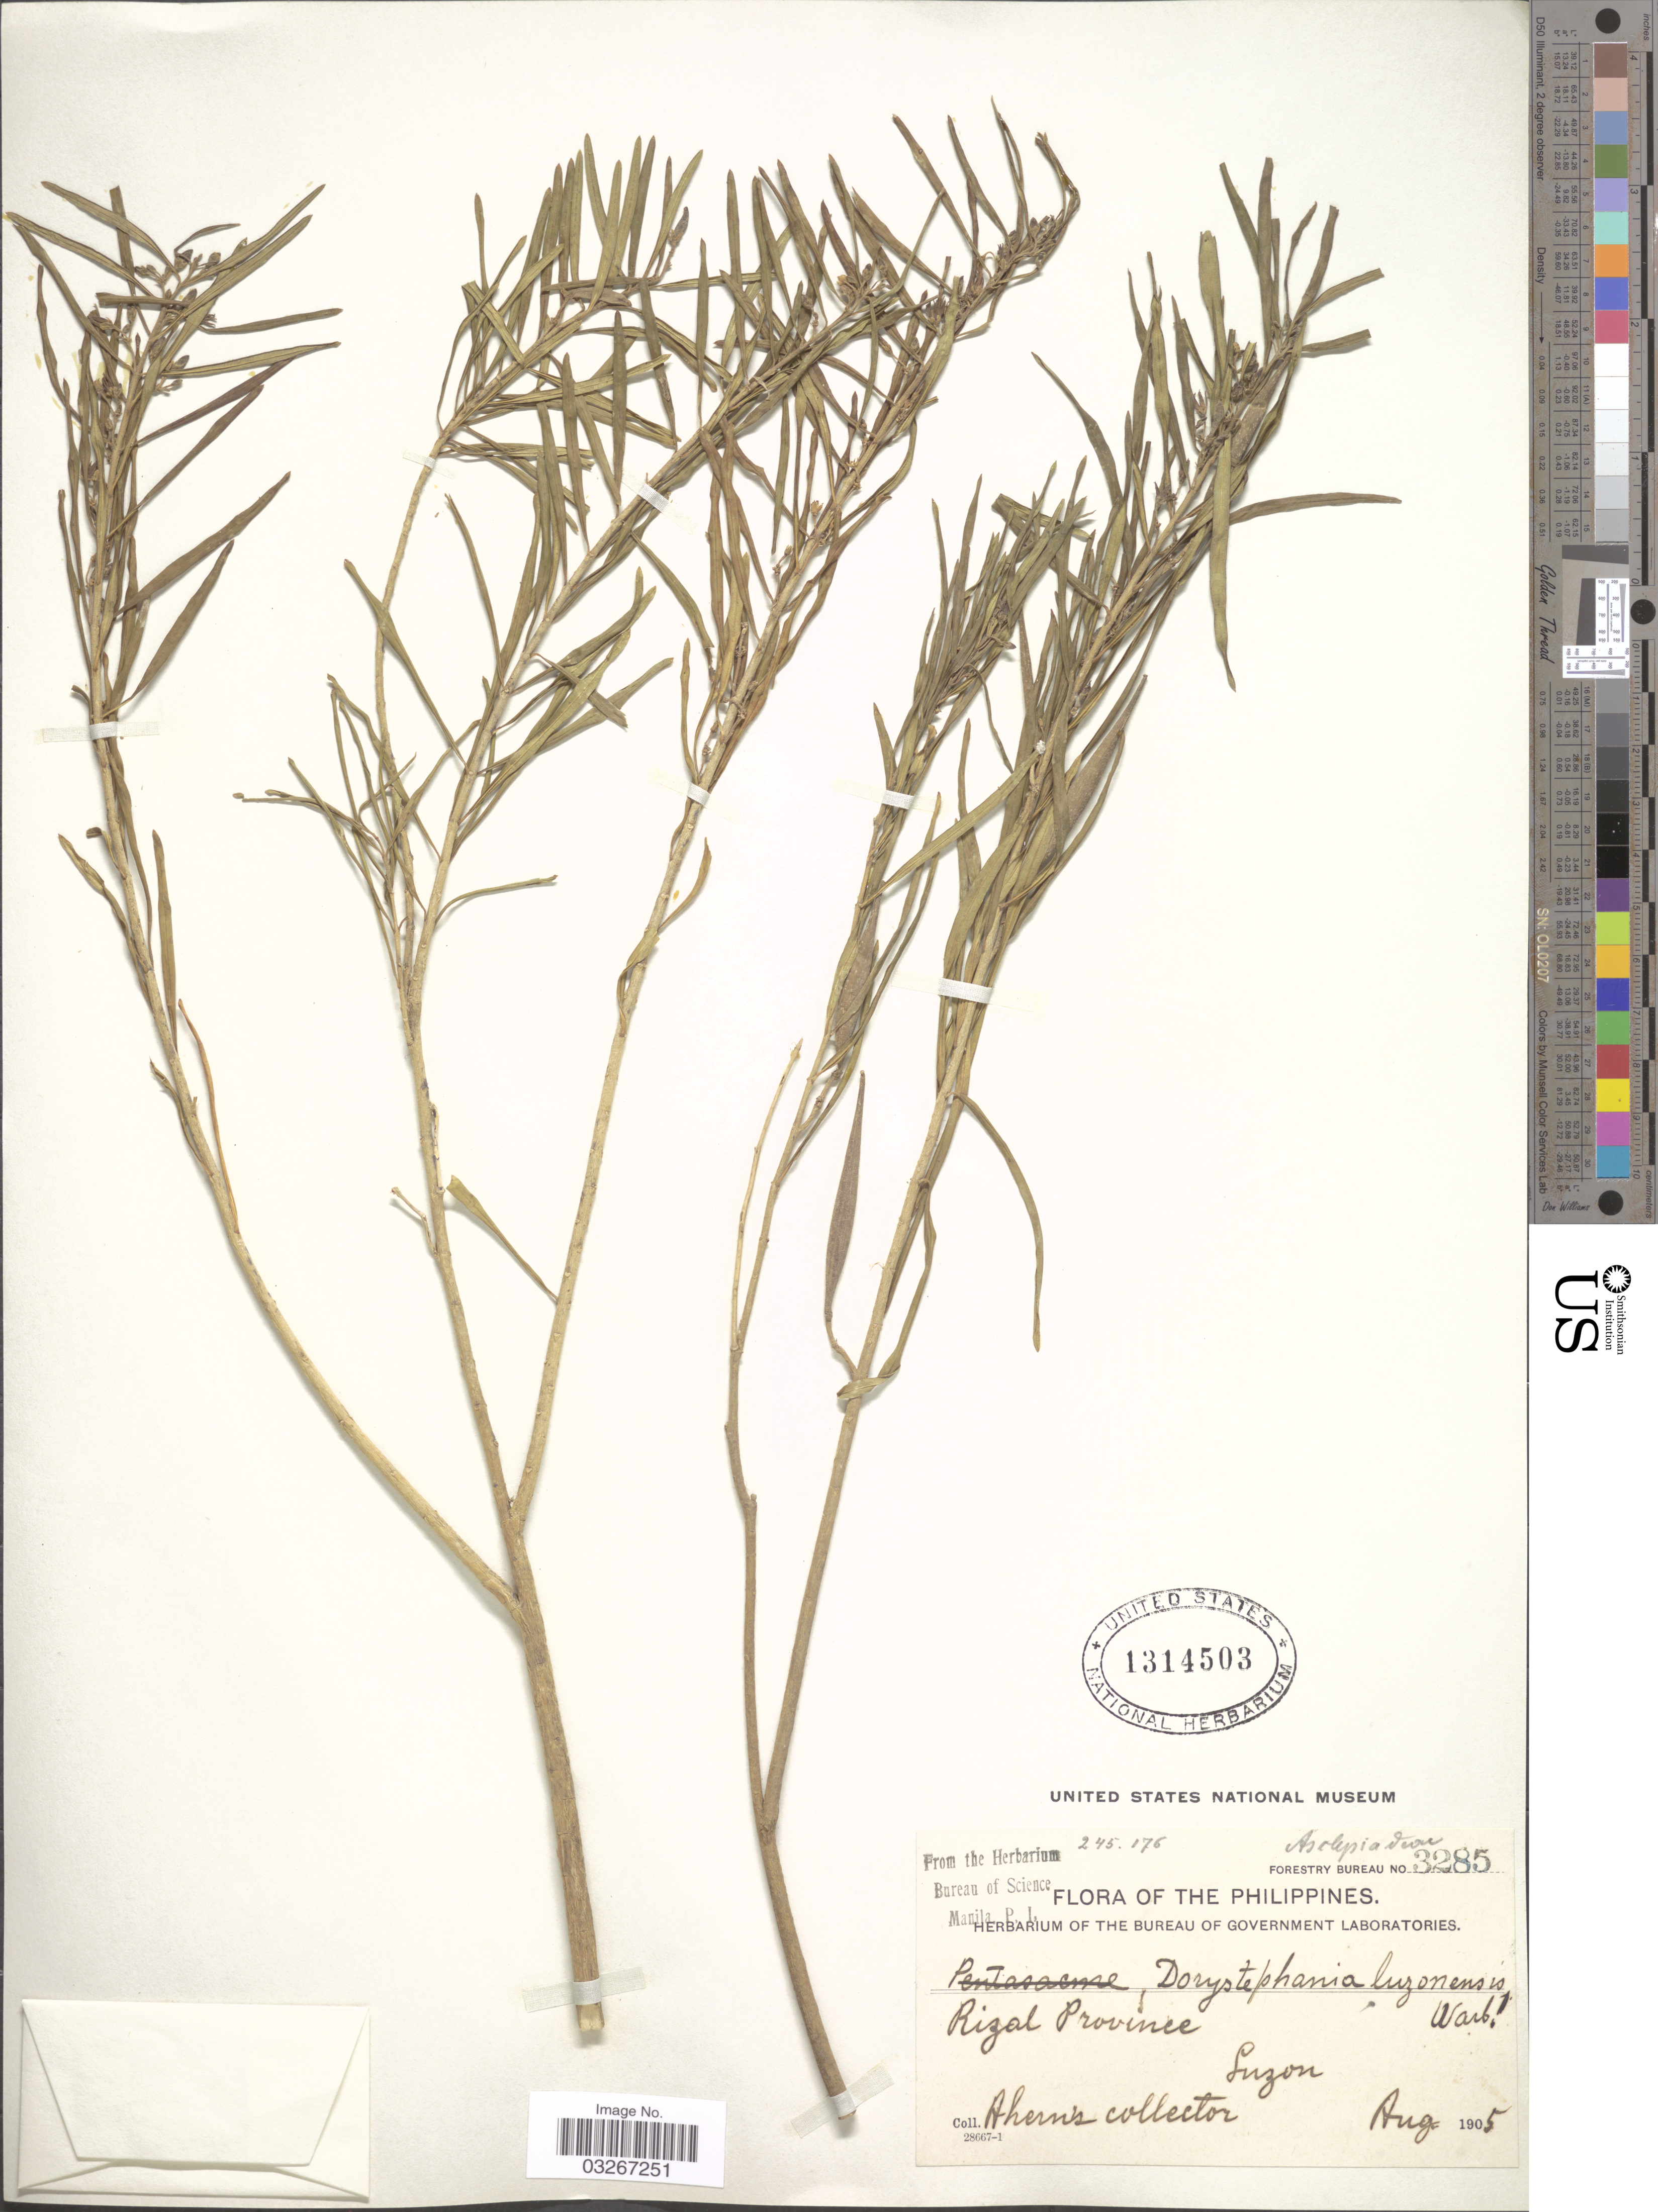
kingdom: Plantae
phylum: Tracheophyta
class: Magnoliopsida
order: Gentianales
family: Apocynaceae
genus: Dorystephania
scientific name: Dorystephania luzonensis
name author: Warb.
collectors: Ahern's collector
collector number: Forestry Bureau 3285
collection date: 1905-08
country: Philippines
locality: Rizal Province. Luzon.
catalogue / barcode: US 1314503